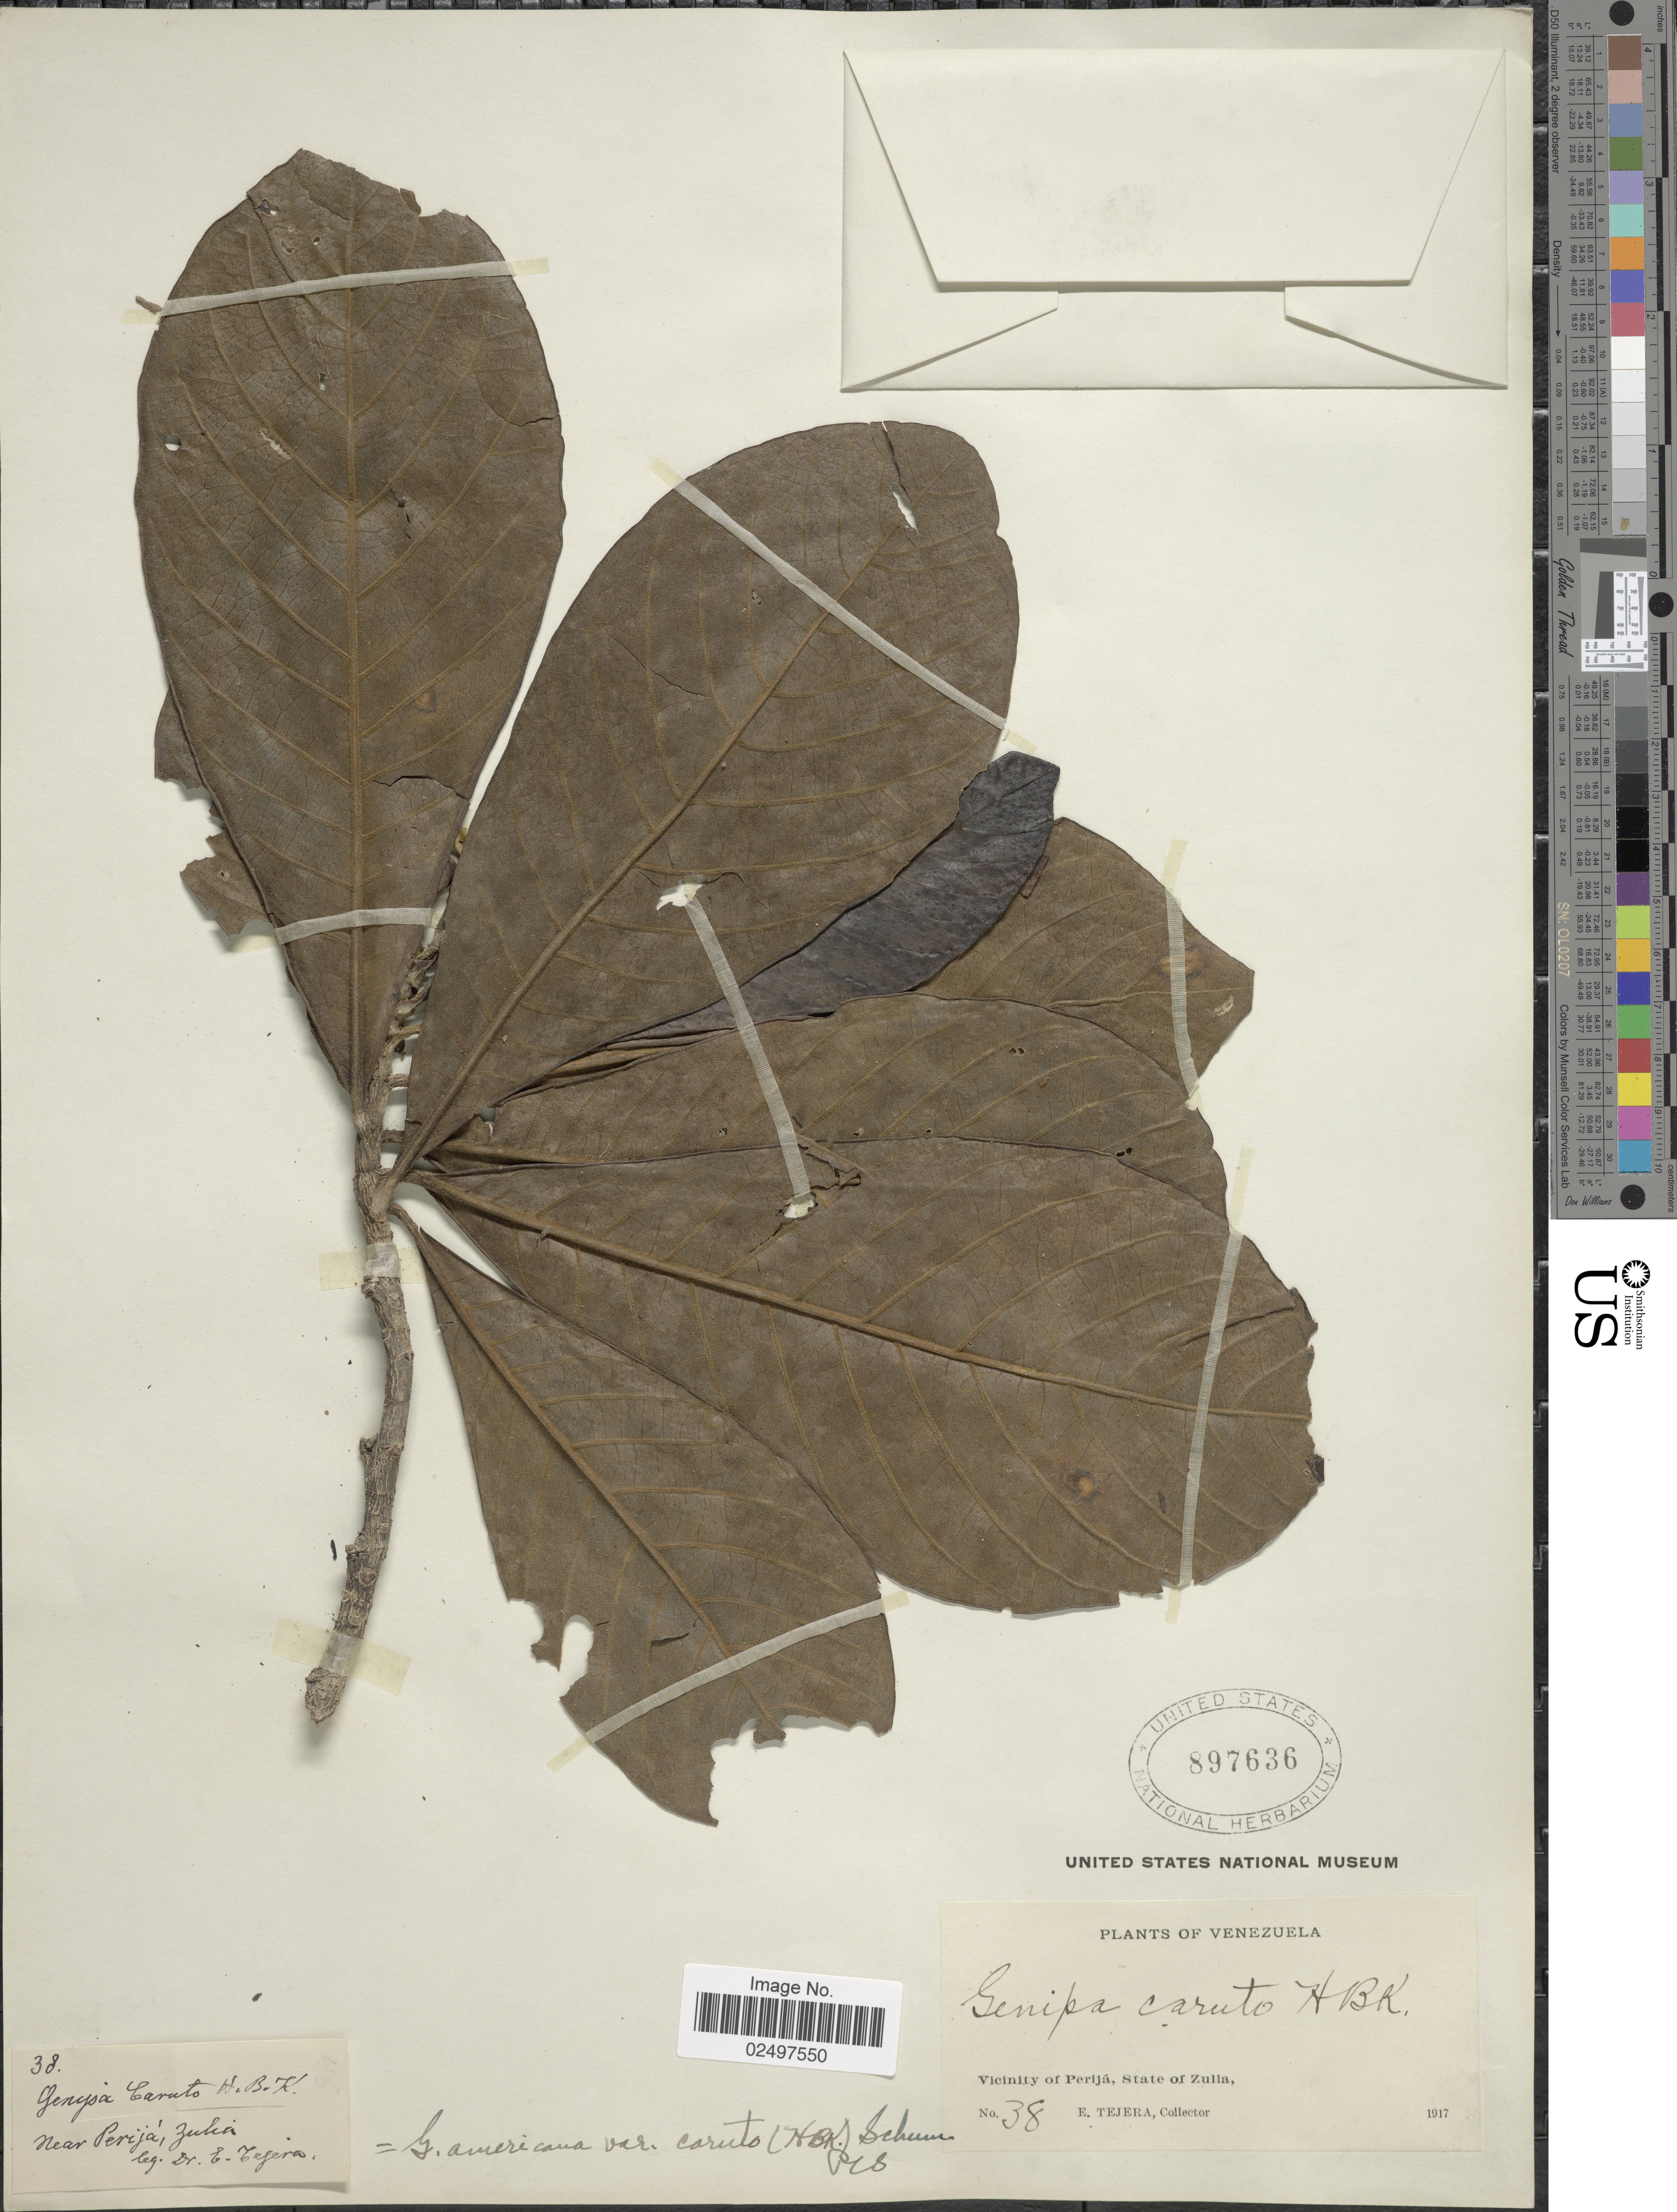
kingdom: Plantae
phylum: Tracheophyta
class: Magnoliopsida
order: Gentianales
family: Rubiaceae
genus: Genipa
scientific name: Genipa americana var. caruto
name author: (Kunth) K. Schum.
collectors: E. Tejera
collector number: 38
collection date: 1917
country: Venezuela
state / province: Zulia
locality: Vicinity of Perija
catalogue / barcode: US 897636